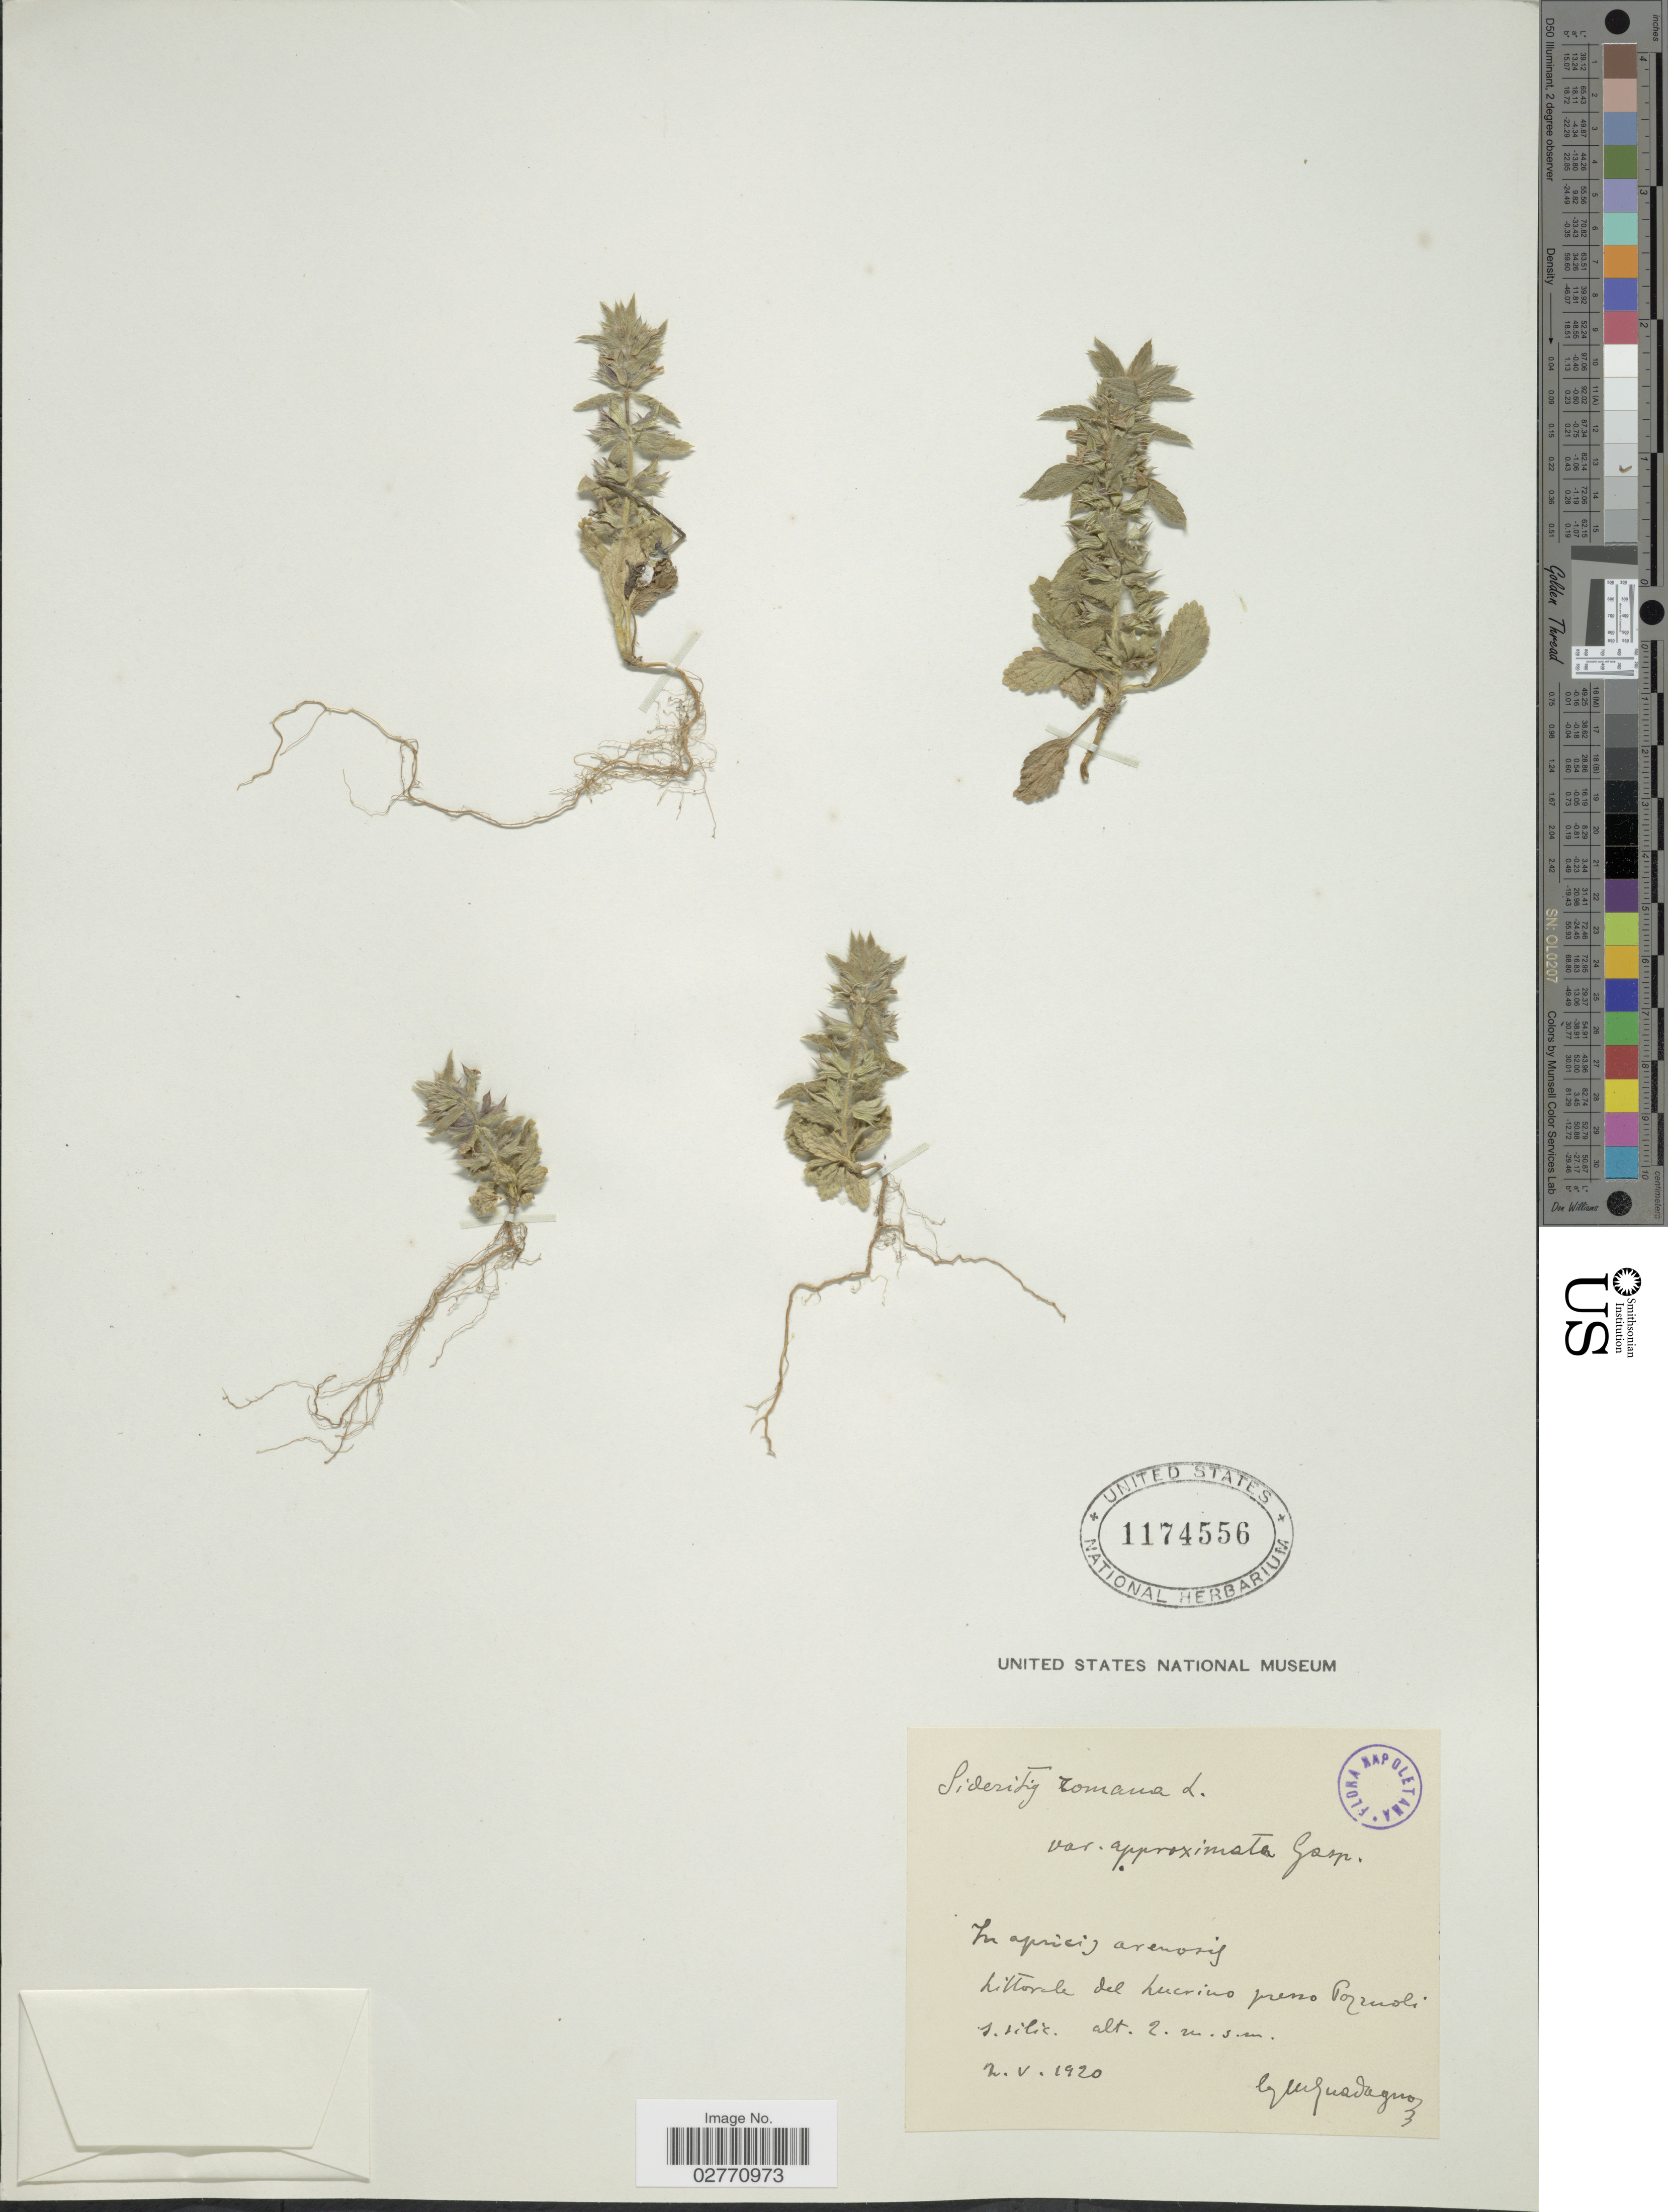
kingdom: Plantae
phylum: Tracheophyta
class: Magnoliopsida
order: Lamiales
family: Lamiaceae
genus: Sideritis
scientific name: Sideritis romana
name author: L.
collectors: G. Guadagno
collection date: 1920-05-02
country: Italy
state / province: Campania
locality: Littorale del Lucrino presso Pozzuoli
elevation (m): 2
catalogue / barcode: US 1174556